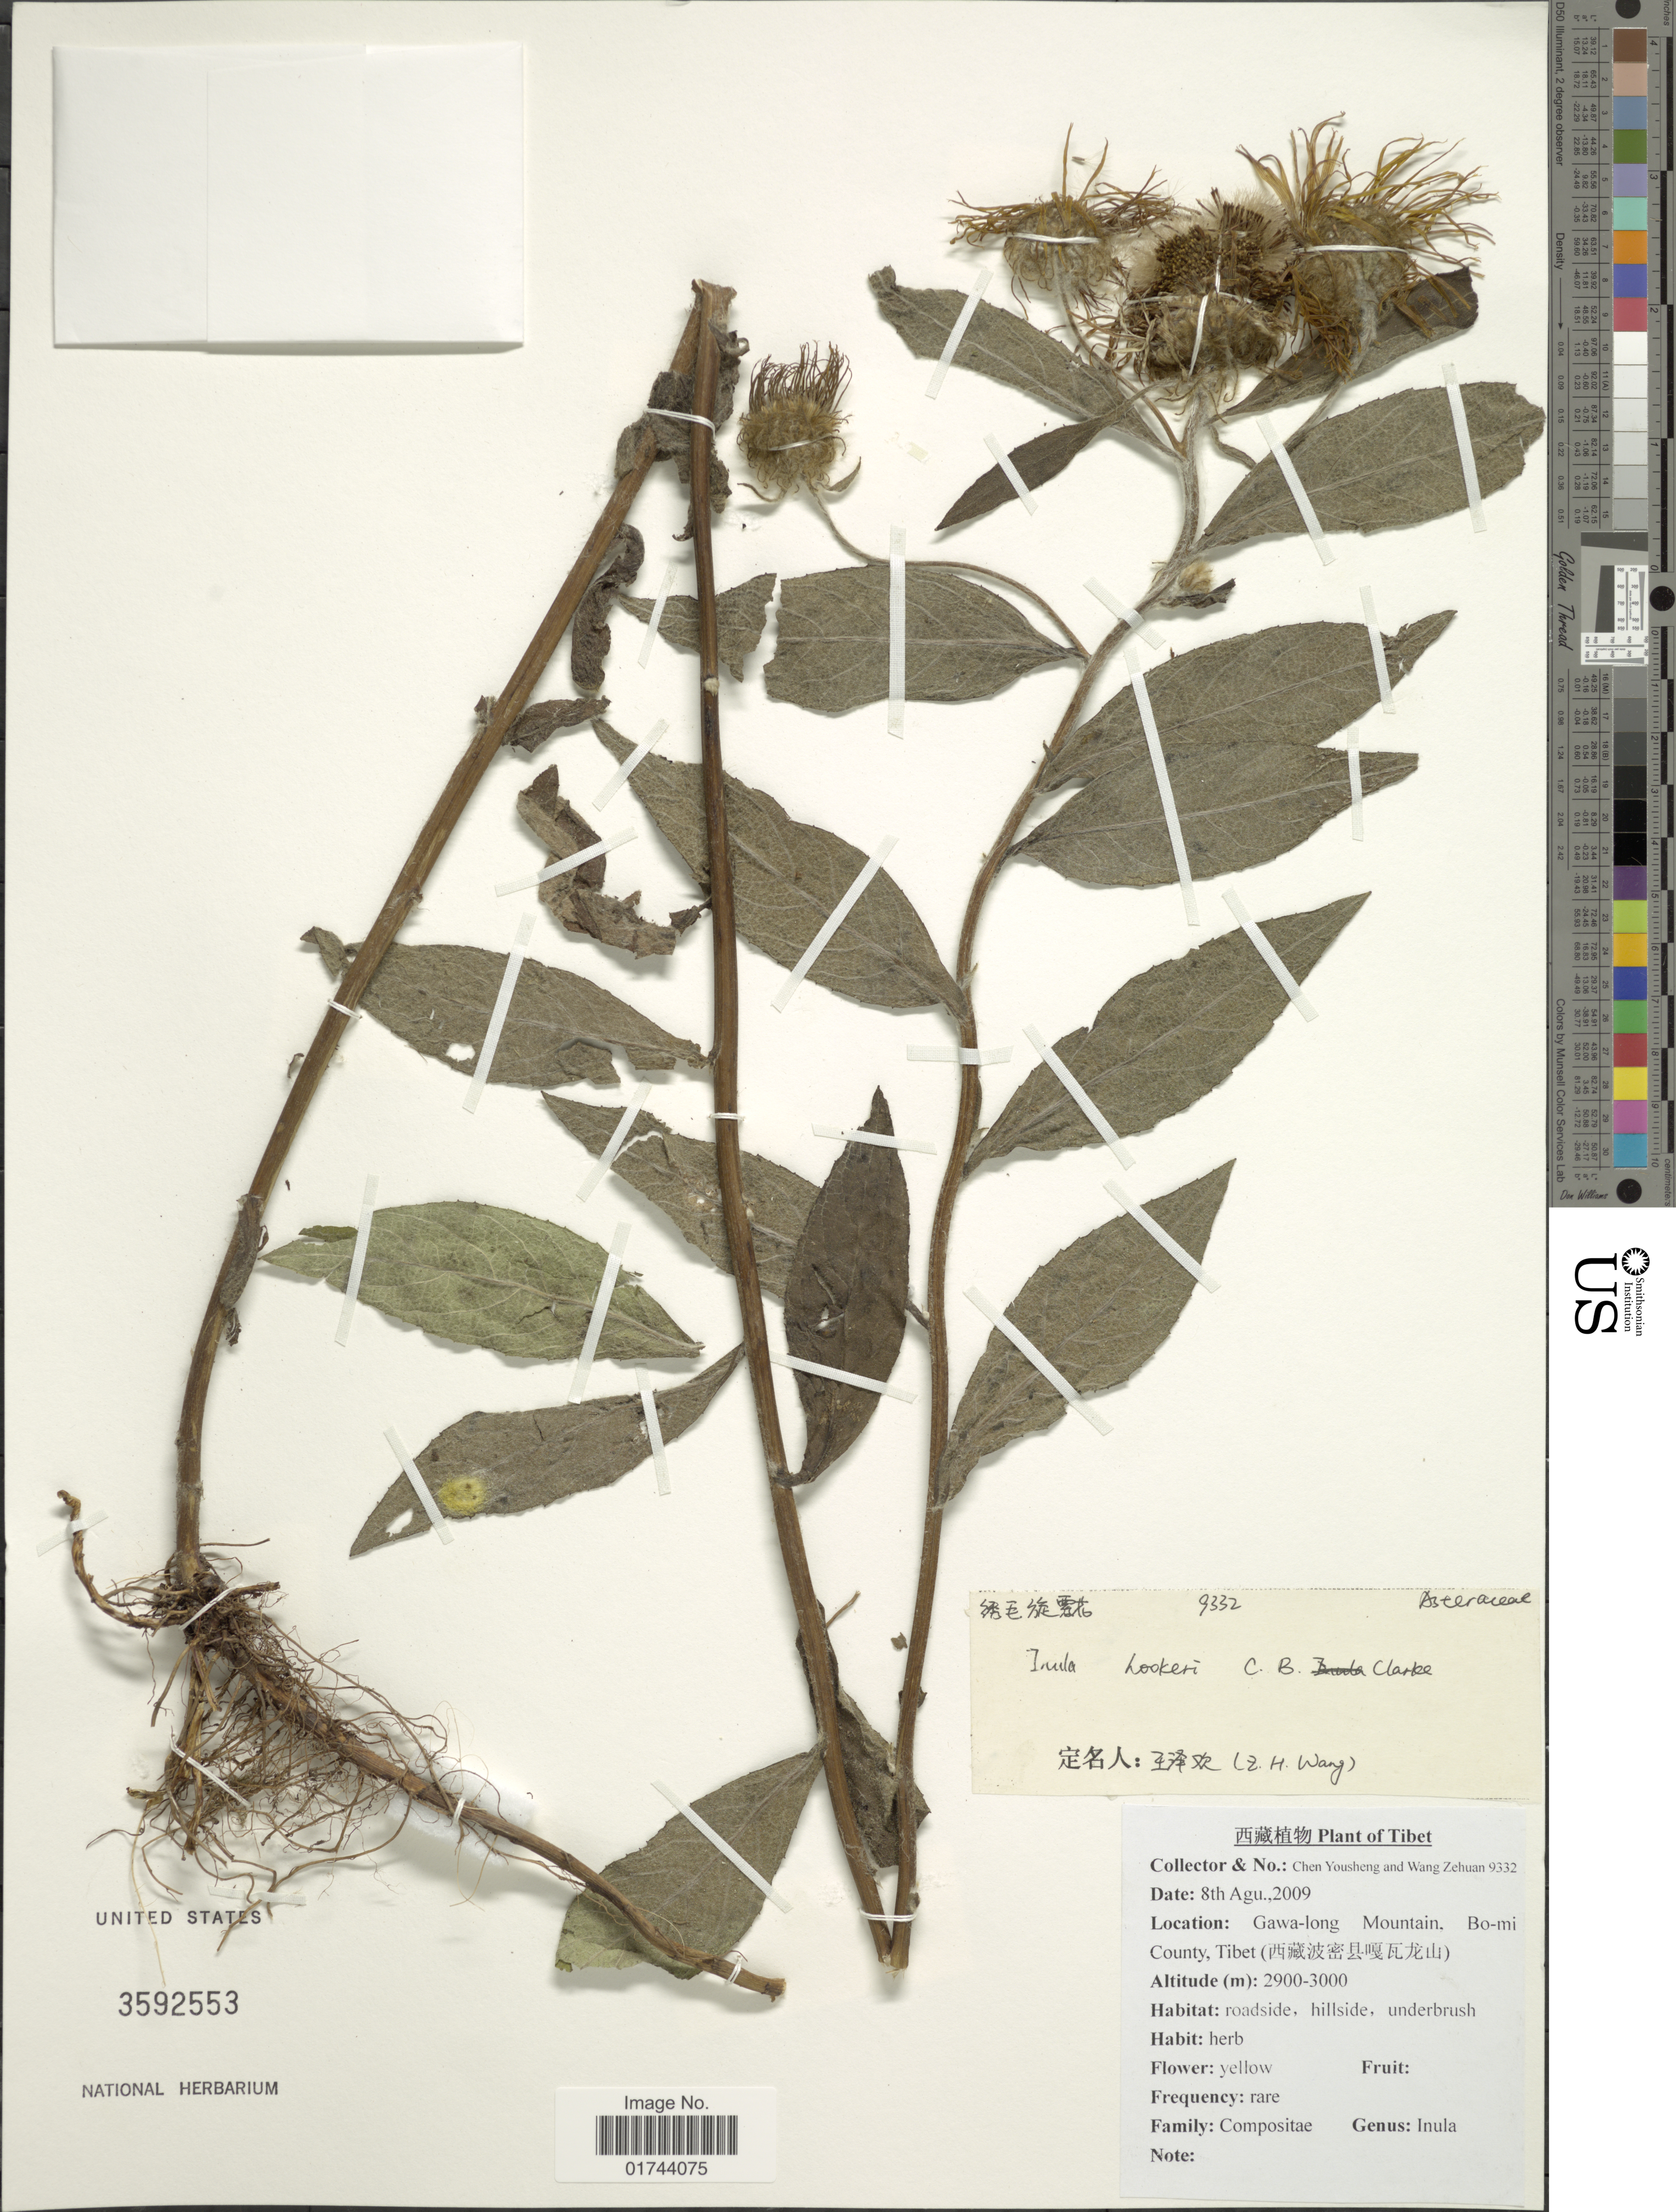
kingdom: Plantae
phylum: Tracheophyta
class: Magnoliopsida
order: Asterales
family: Asteraceae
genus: Inula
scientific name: Inula hookeri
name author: C.B. Clarke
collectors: C. Yousheng & W. Zehuan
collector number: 9332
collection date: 2009-08-08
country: China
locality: Gawa-long Mountain, Bo-mi County, Tibet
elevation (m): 2900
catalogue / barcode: US 3592553